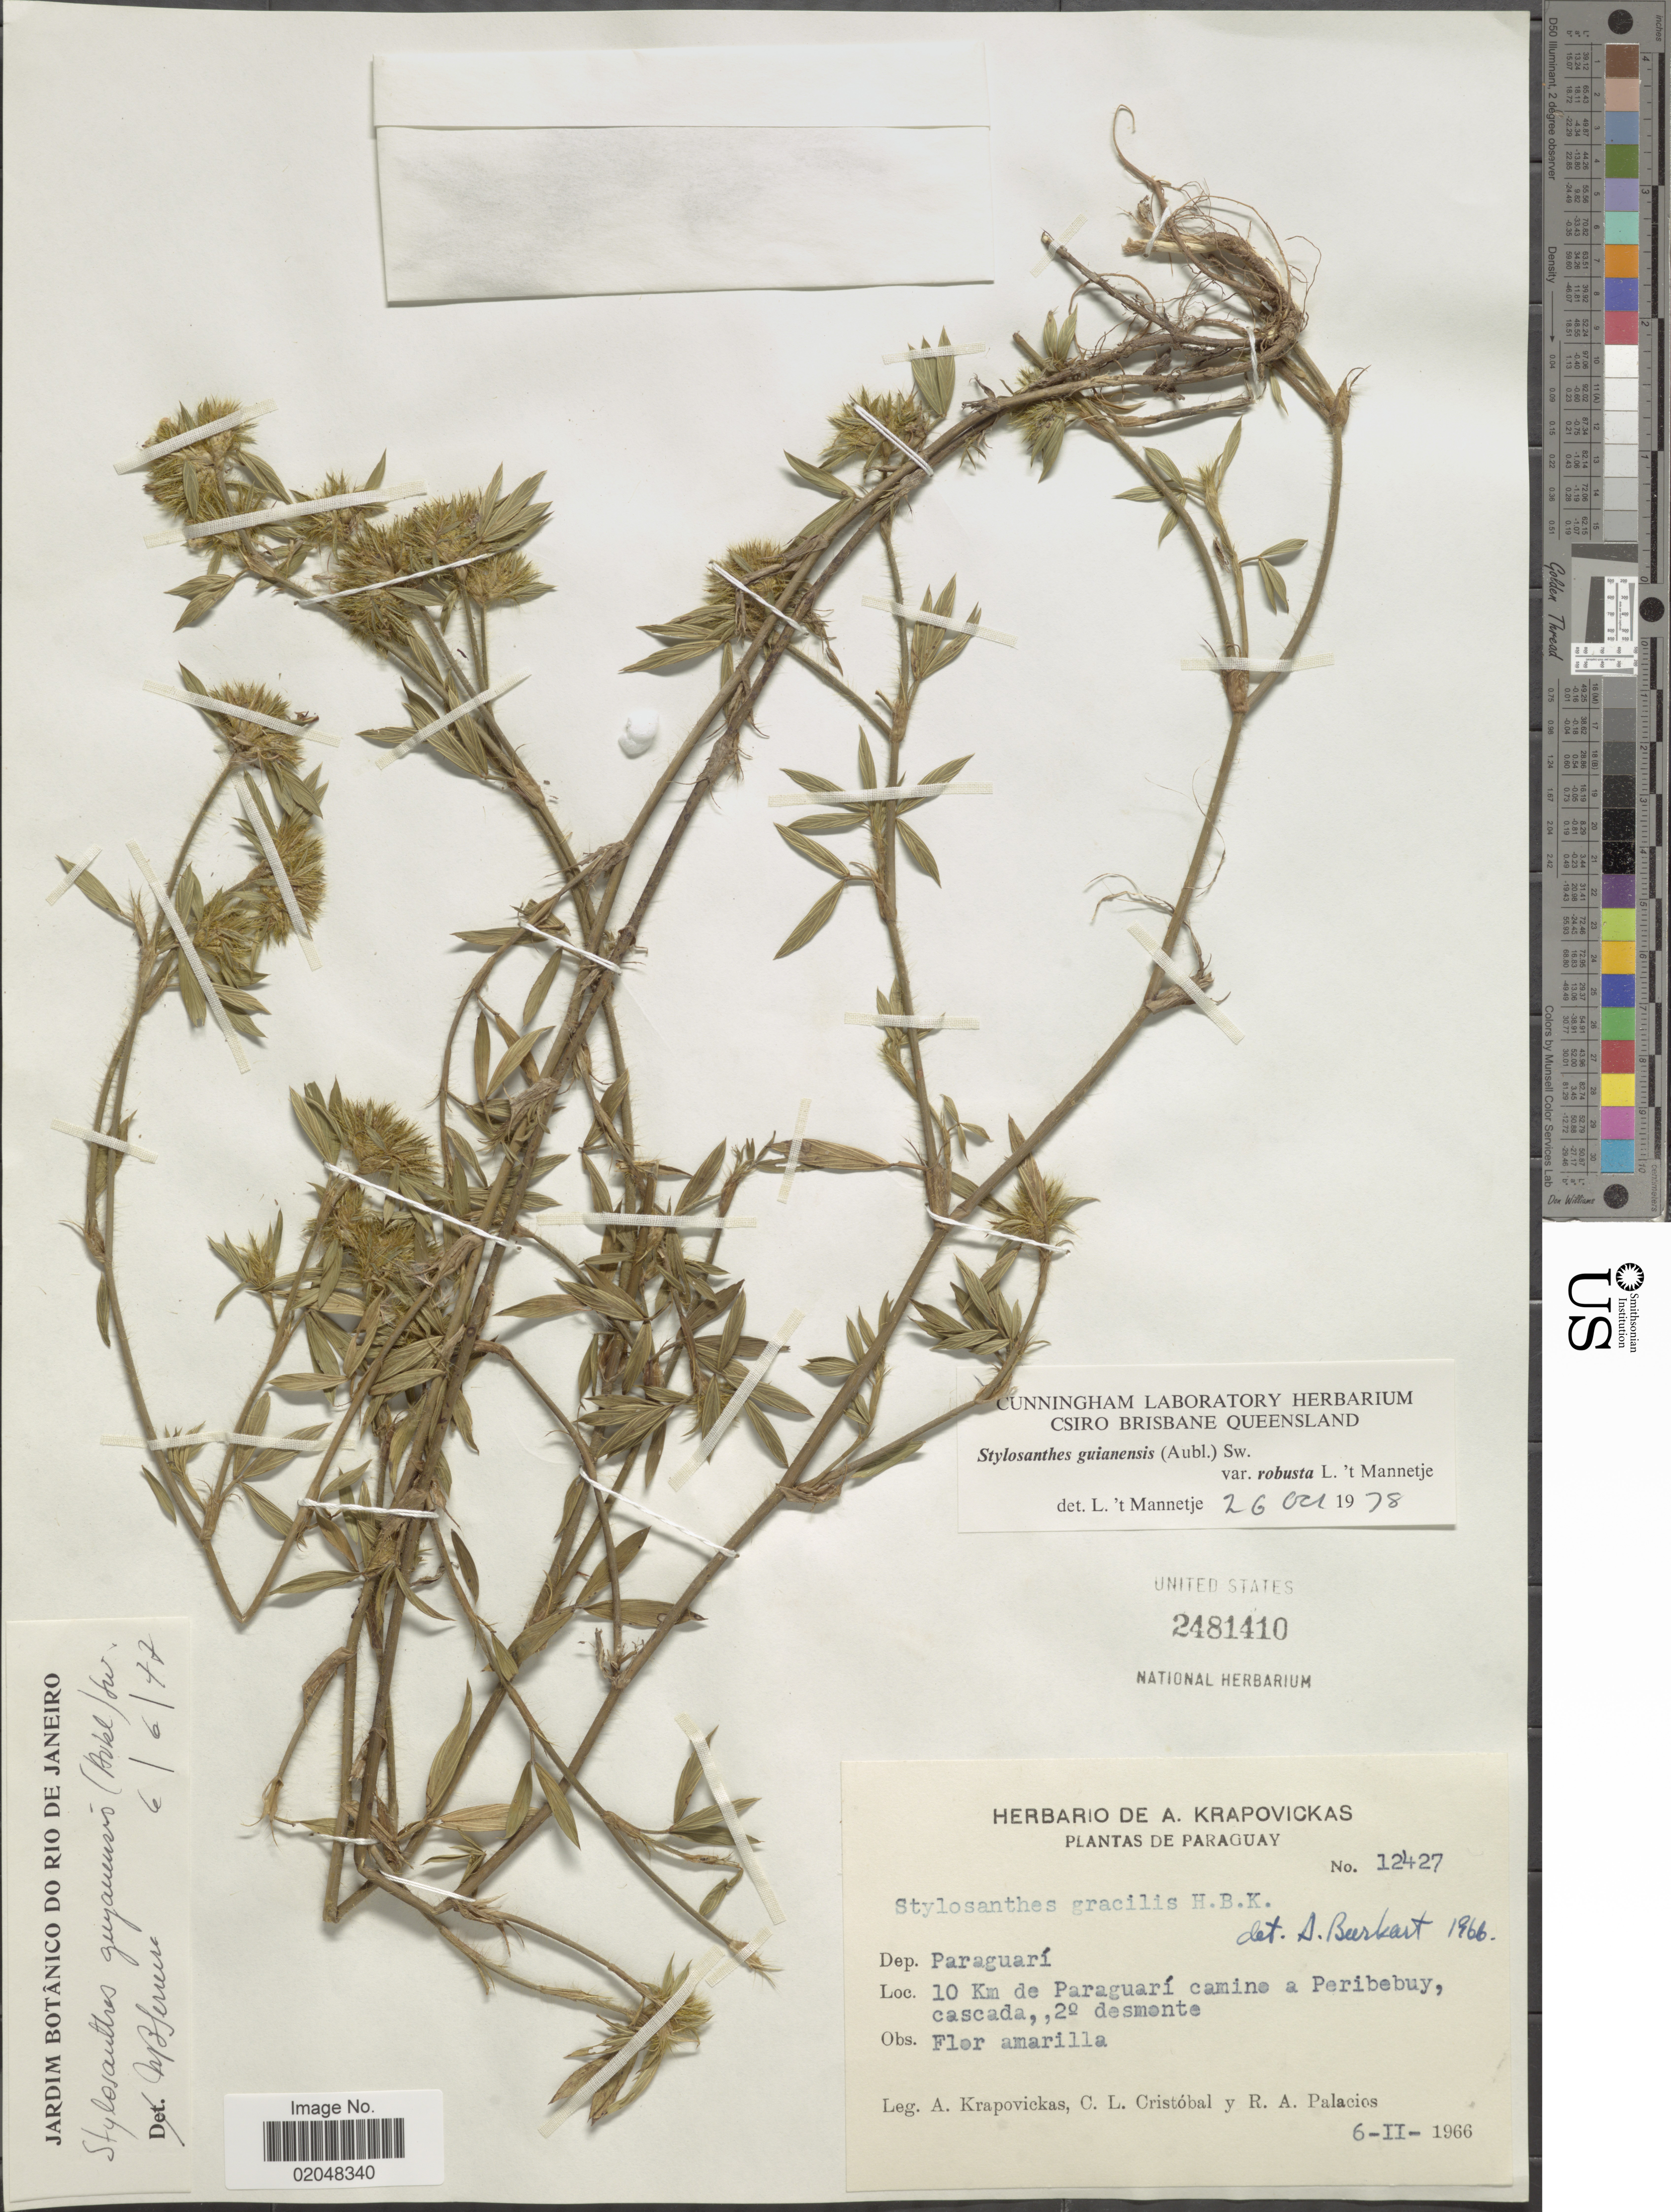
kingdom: Plantae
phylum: Tracheophyta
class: Magnoliopsida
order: Fabales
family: Fabaceae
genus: Stylosanthes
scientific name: Stylosanthes guianensis var. robusta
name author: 't Mannetje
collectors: A. Krapovickas, C. L. Cristóbal & R. Palacios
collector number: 12427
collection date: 1966-02-06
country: Paraguay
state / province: Paraguari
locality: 10 Km de Paraguari camine a Peribebuy, cascada.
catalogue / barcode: US 2481410